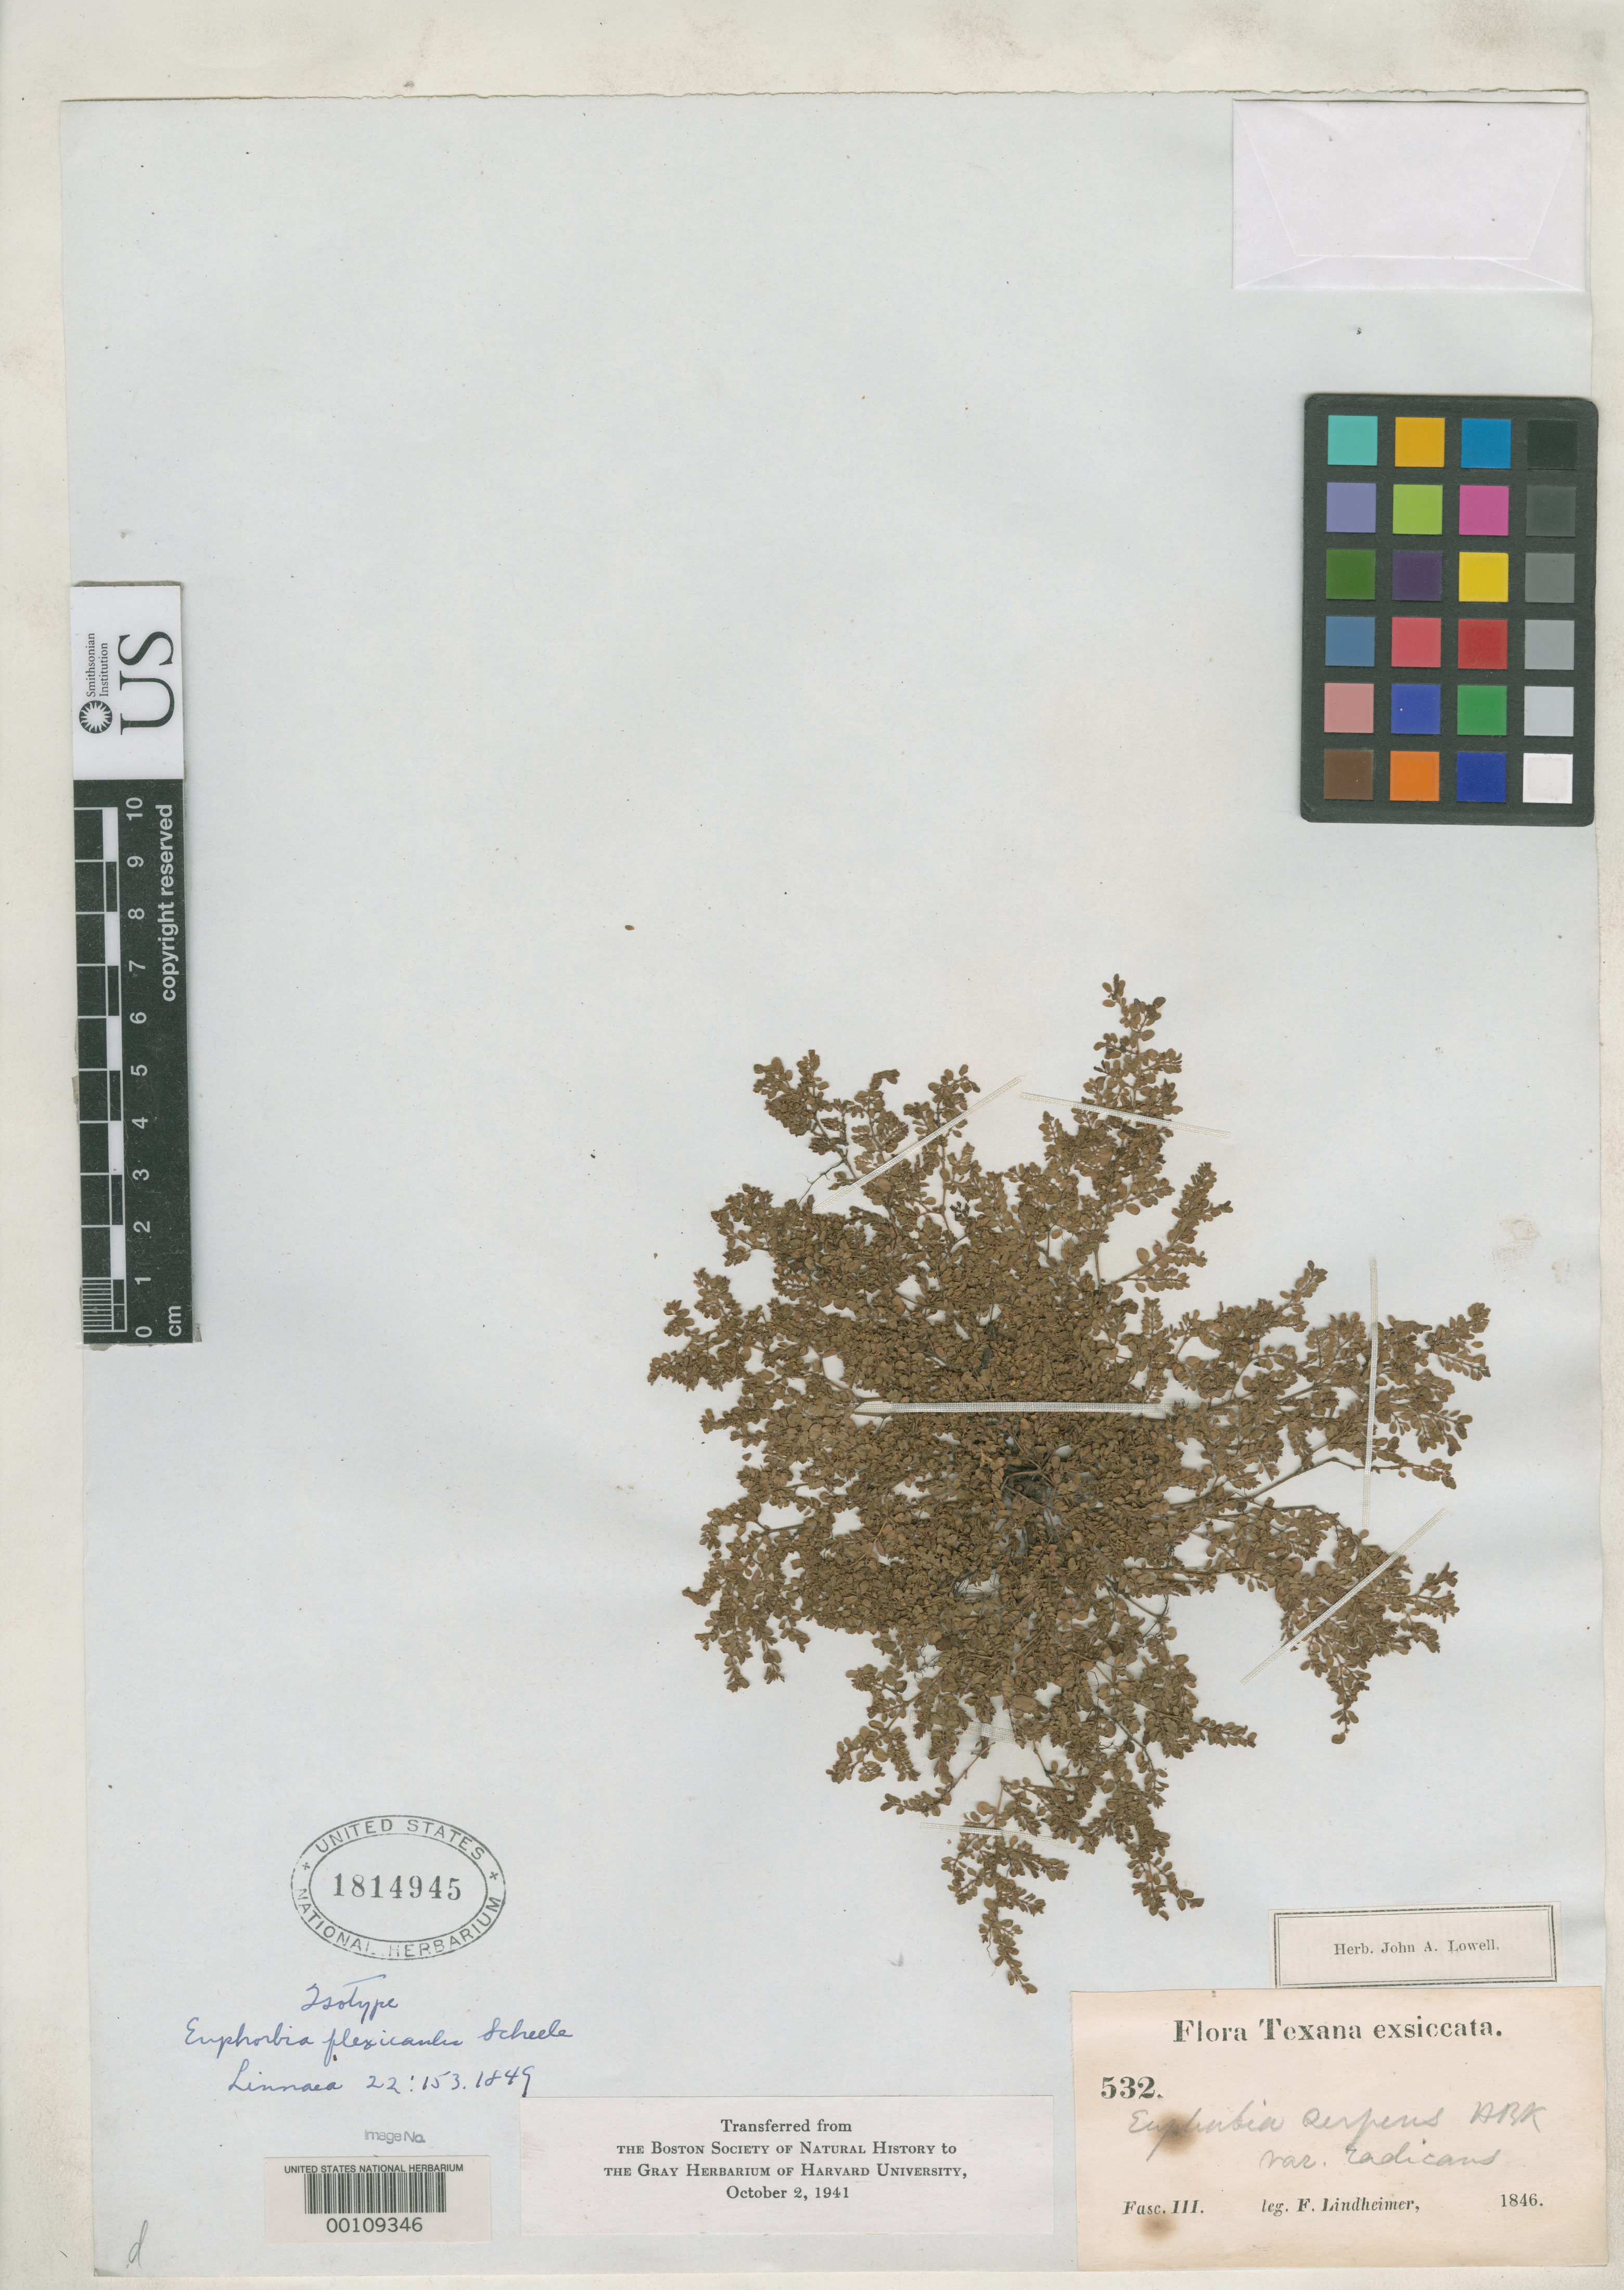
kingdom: Plantae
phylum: Tracheophyta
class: Magnoliopsida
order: Malpighiales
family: Euphorbiaceae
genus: Euphorbia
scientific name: Euphorbia flexicaulis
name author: Scheele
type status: Type Collection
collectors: F. J. Lindheimer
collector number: III 532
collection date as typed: Aug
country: United States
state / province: Texas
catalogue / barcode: US 1814945